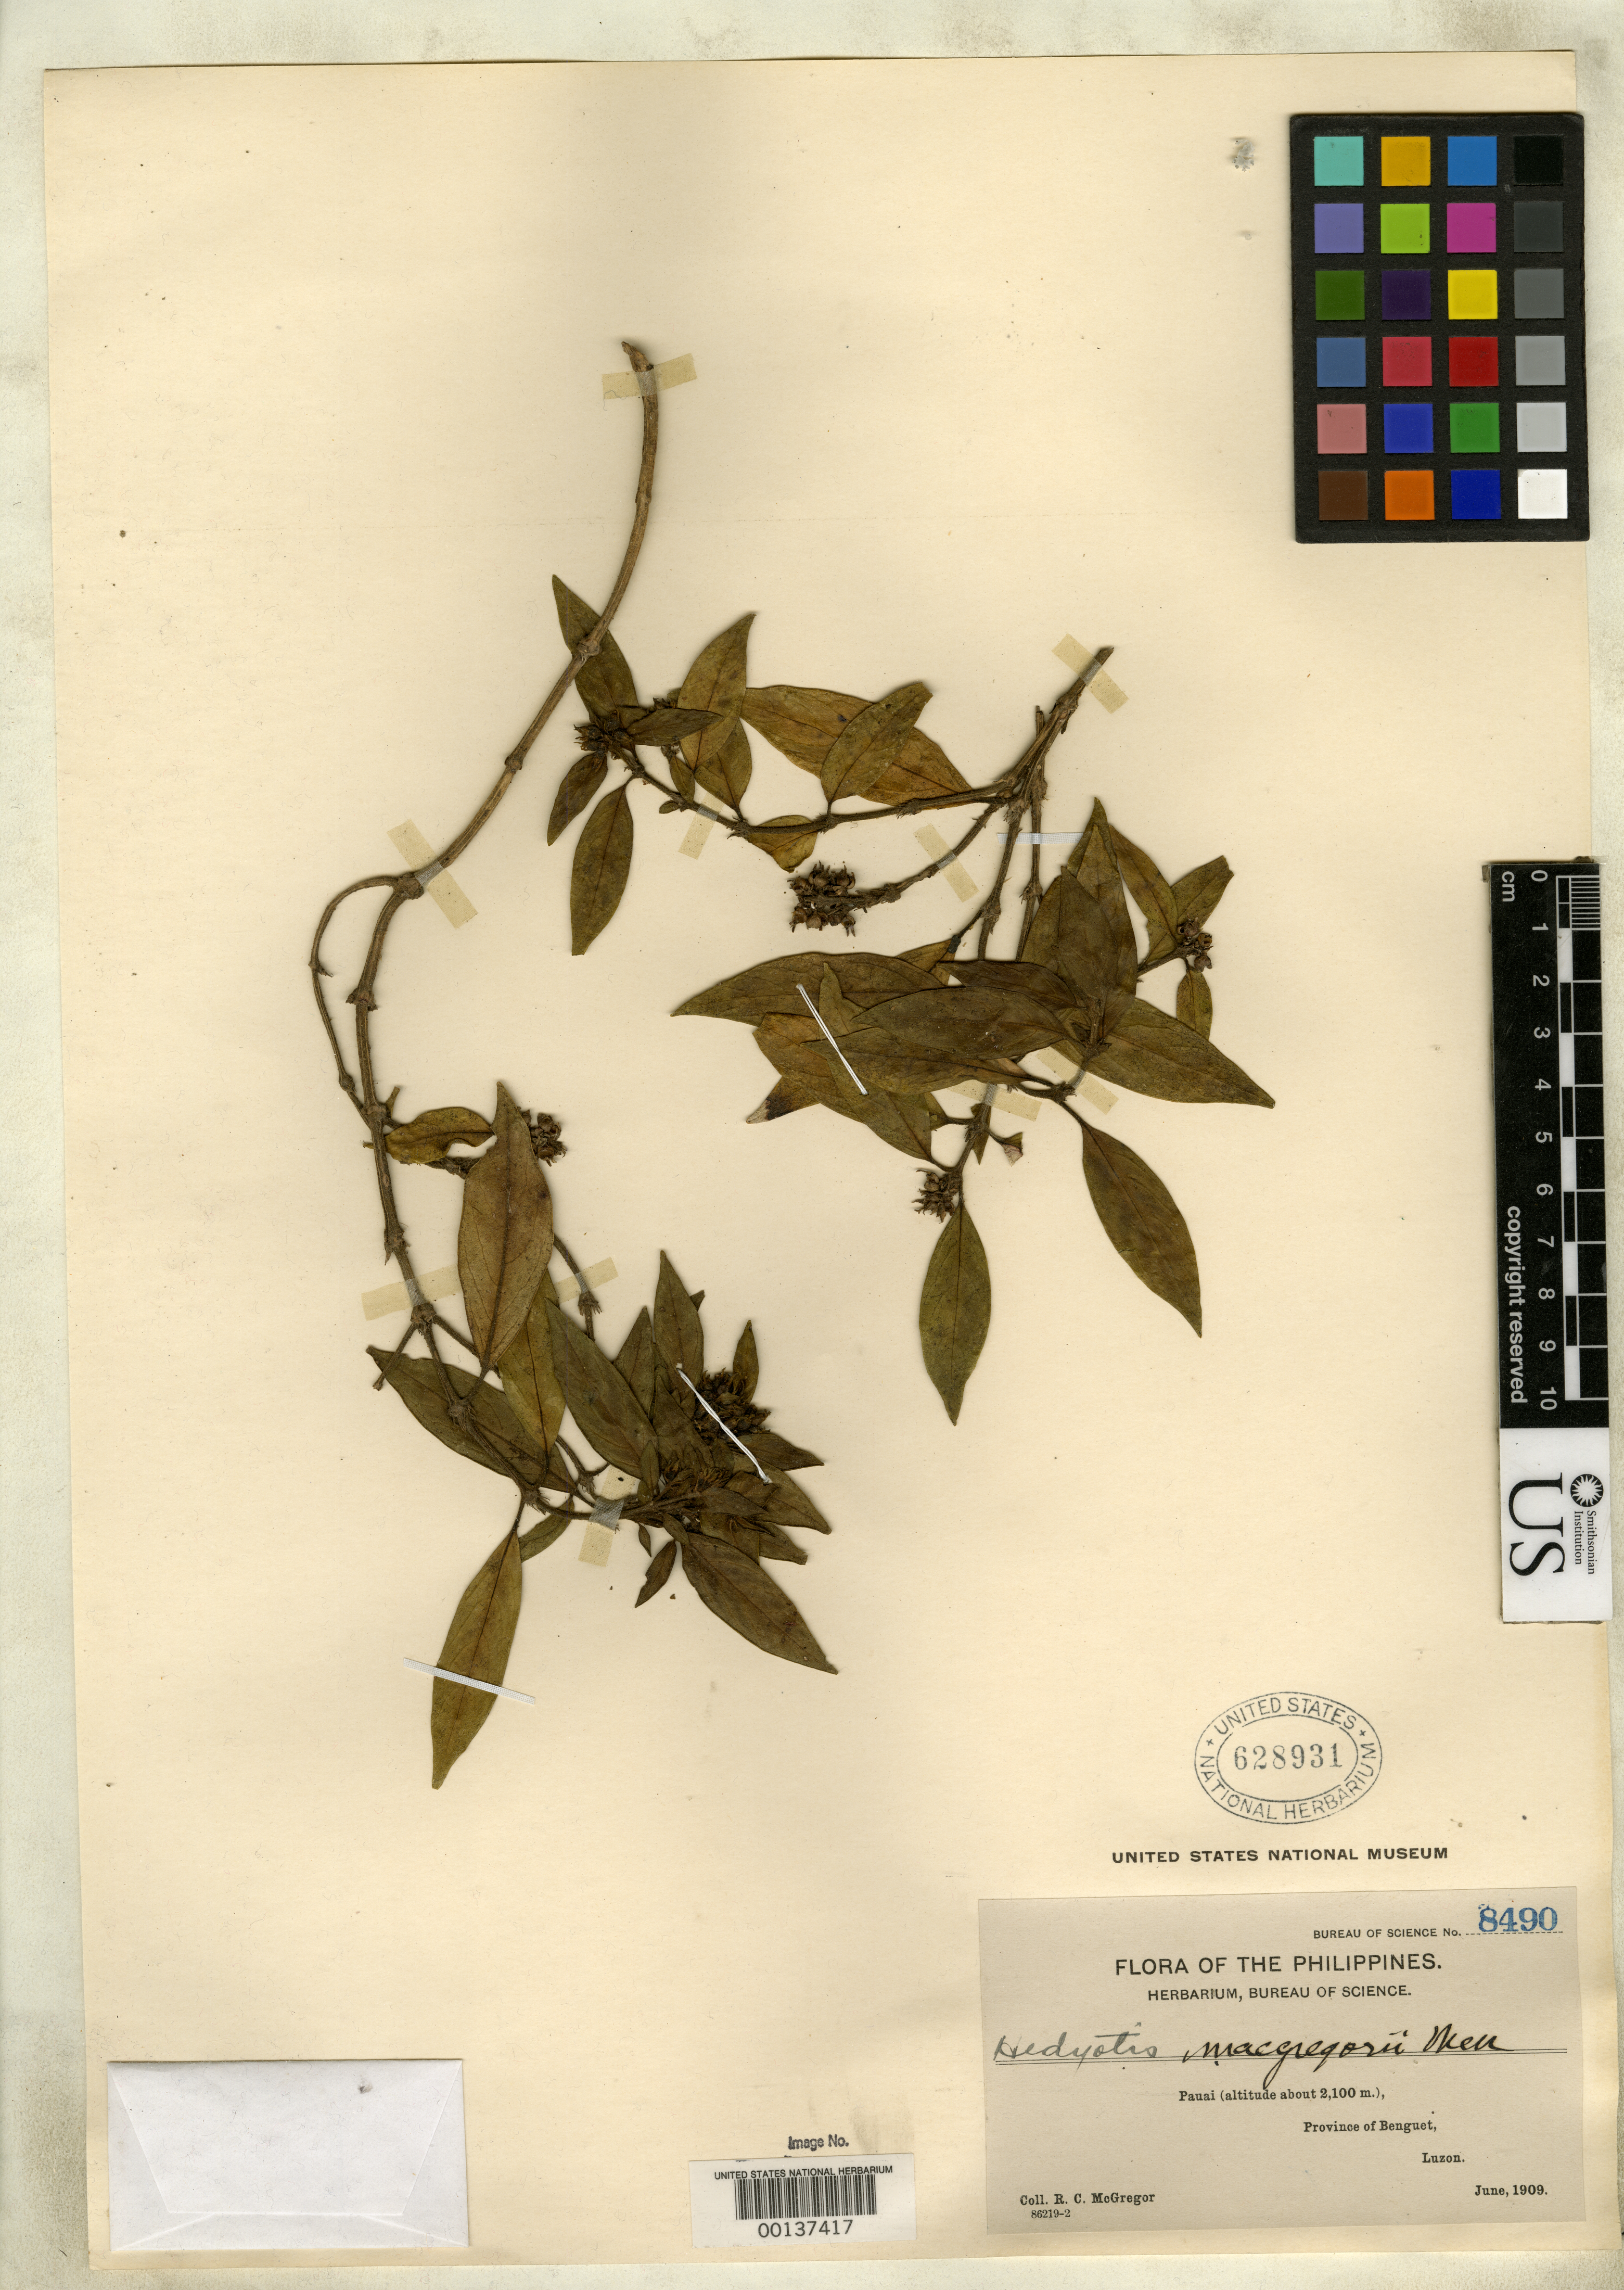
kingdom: Plantae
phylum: Tracheophyta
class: Magnoliopsida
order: Gentianales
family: Rubiaceae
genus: Hedyotis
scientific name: Hedyotis macgregorii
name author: Merr.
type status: Isotype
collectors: E. A. McGregor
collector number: Bur. Sci. 8490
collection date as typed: Jun 1909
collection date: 1909-06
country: Philippines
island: Luzon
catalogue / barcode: US 628931